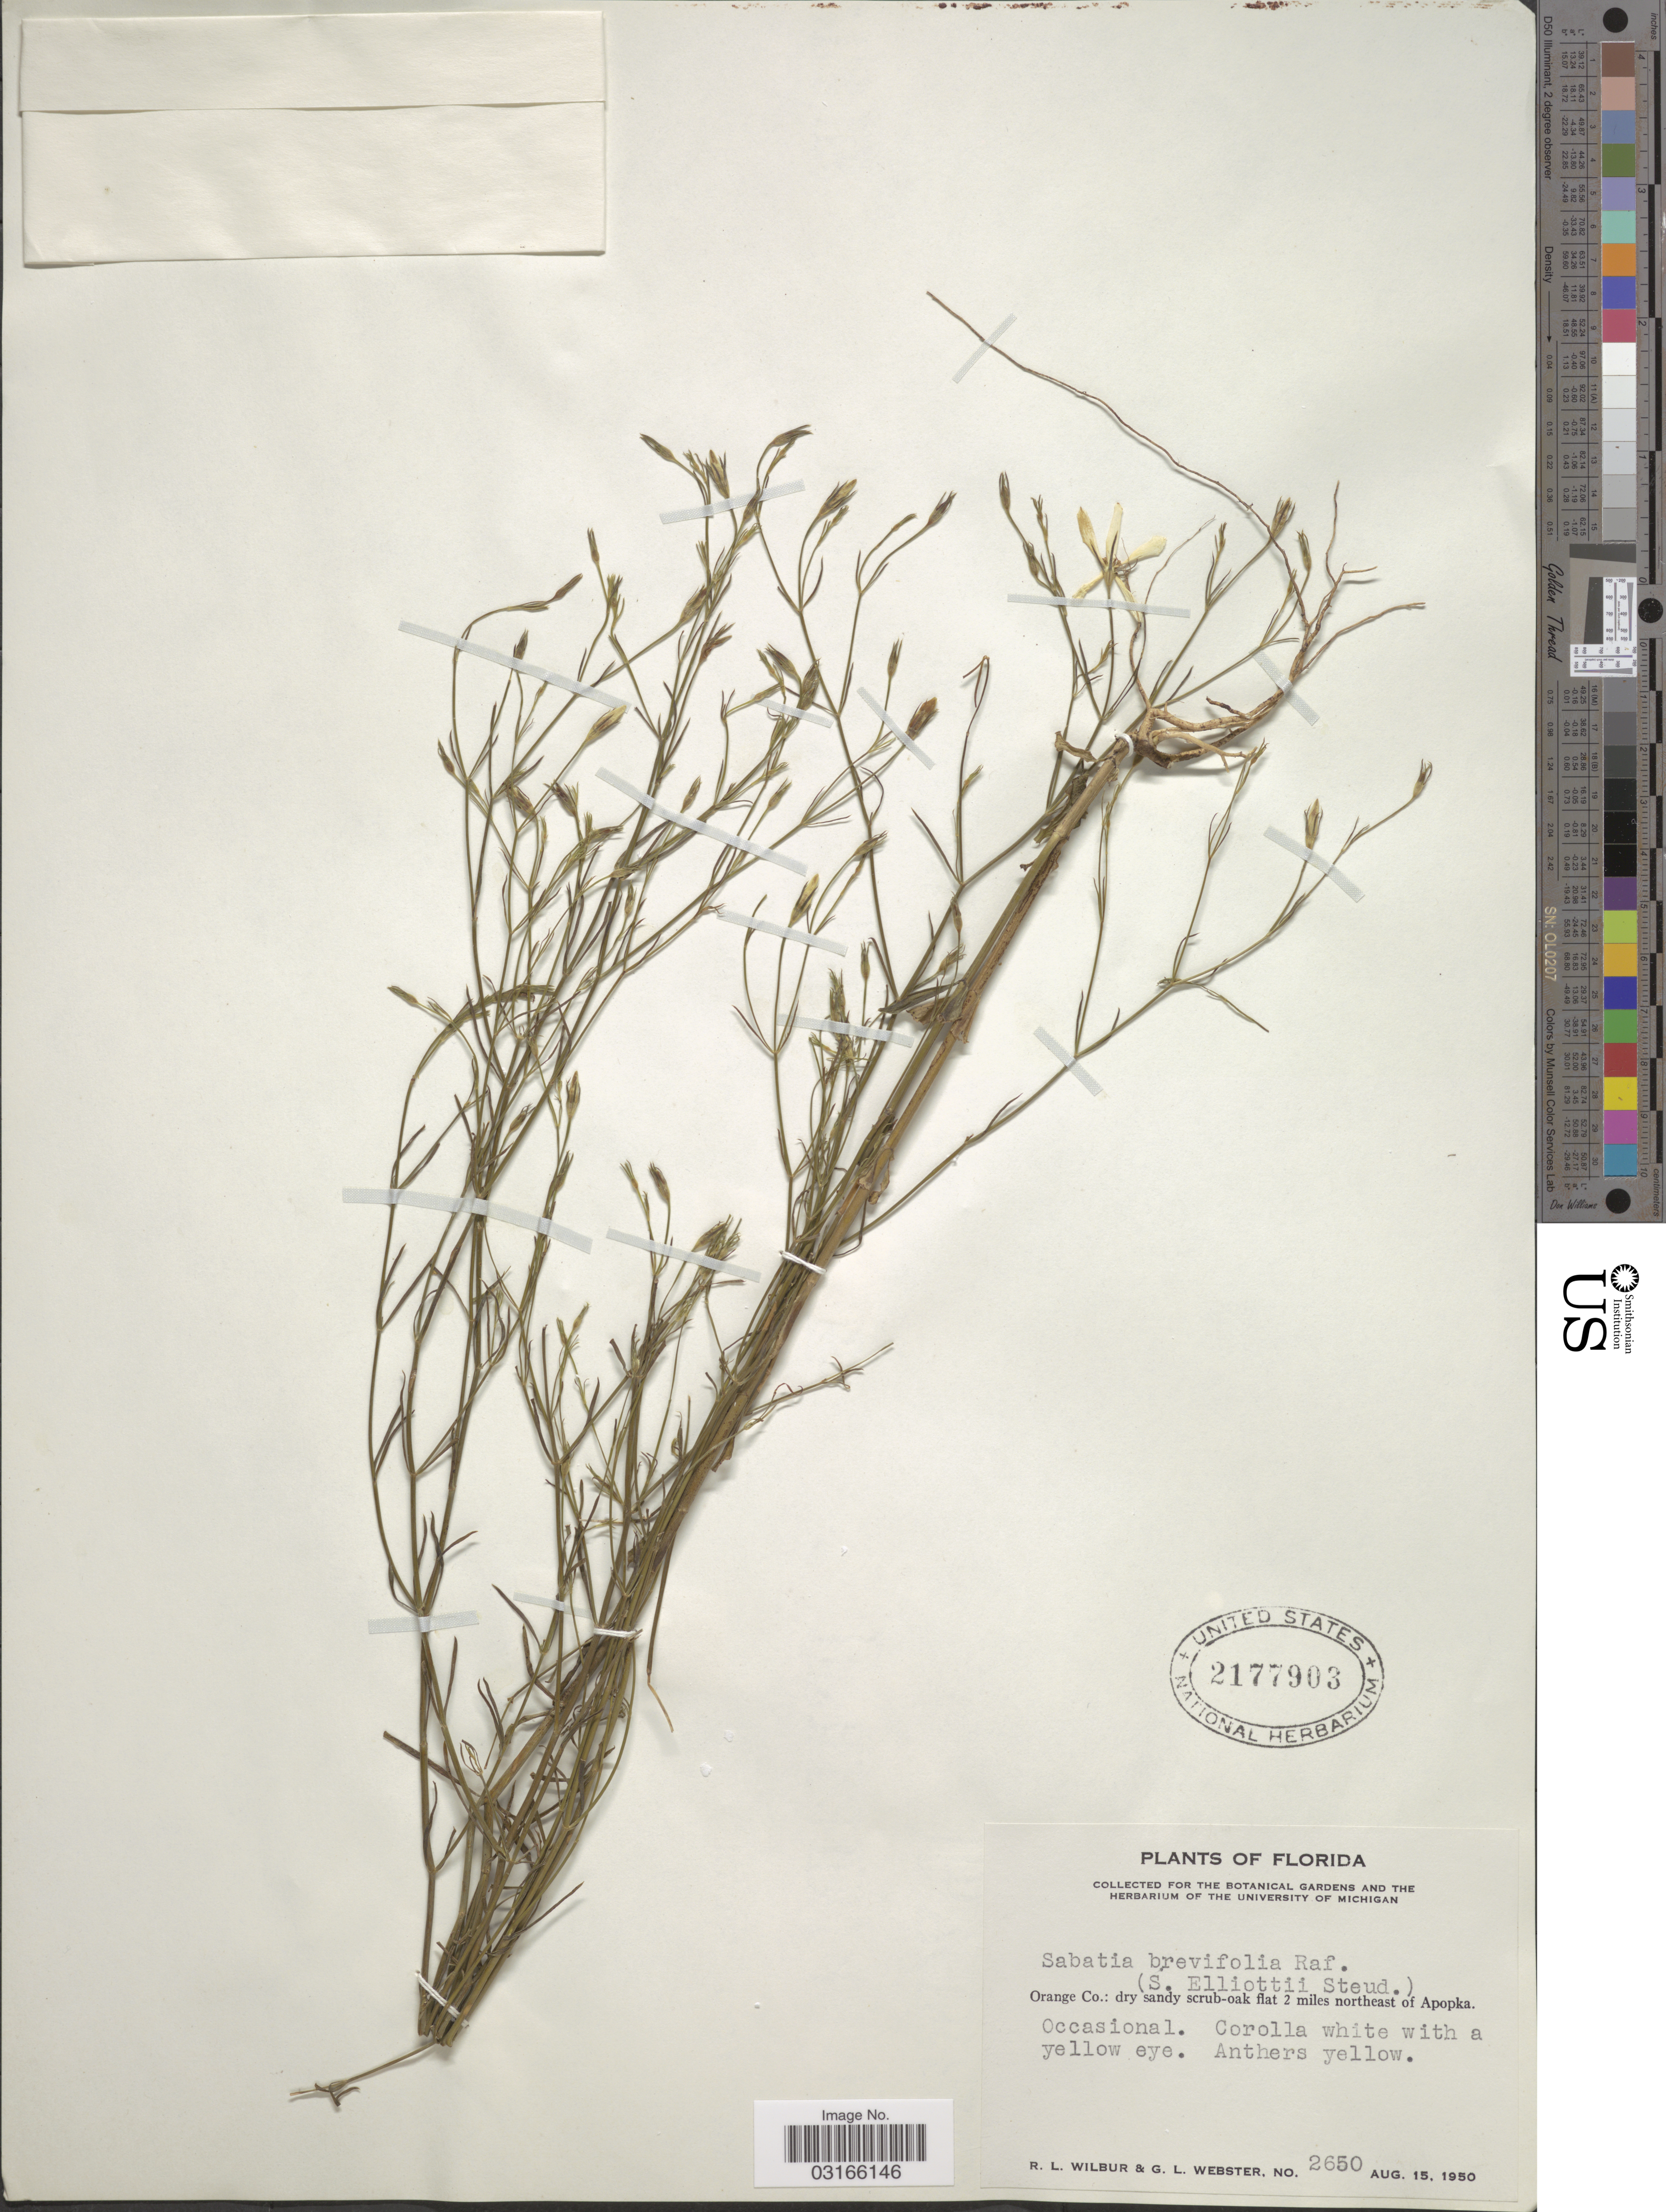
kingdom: Plantae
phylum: Tracheophyta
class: Magnoliopsida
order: Gentianales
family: Gentianaceae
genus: Sabatia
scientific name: Sabatia brevifolia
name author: Raf.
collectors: R. L. Wilbur & G. L. Webster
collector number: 2650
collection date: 1950-08-15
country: United States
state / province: Florida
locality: Orange Co.: dry sandy scrub-oak flat 2 miles northeast of Apopka.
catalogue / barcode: US 2177903